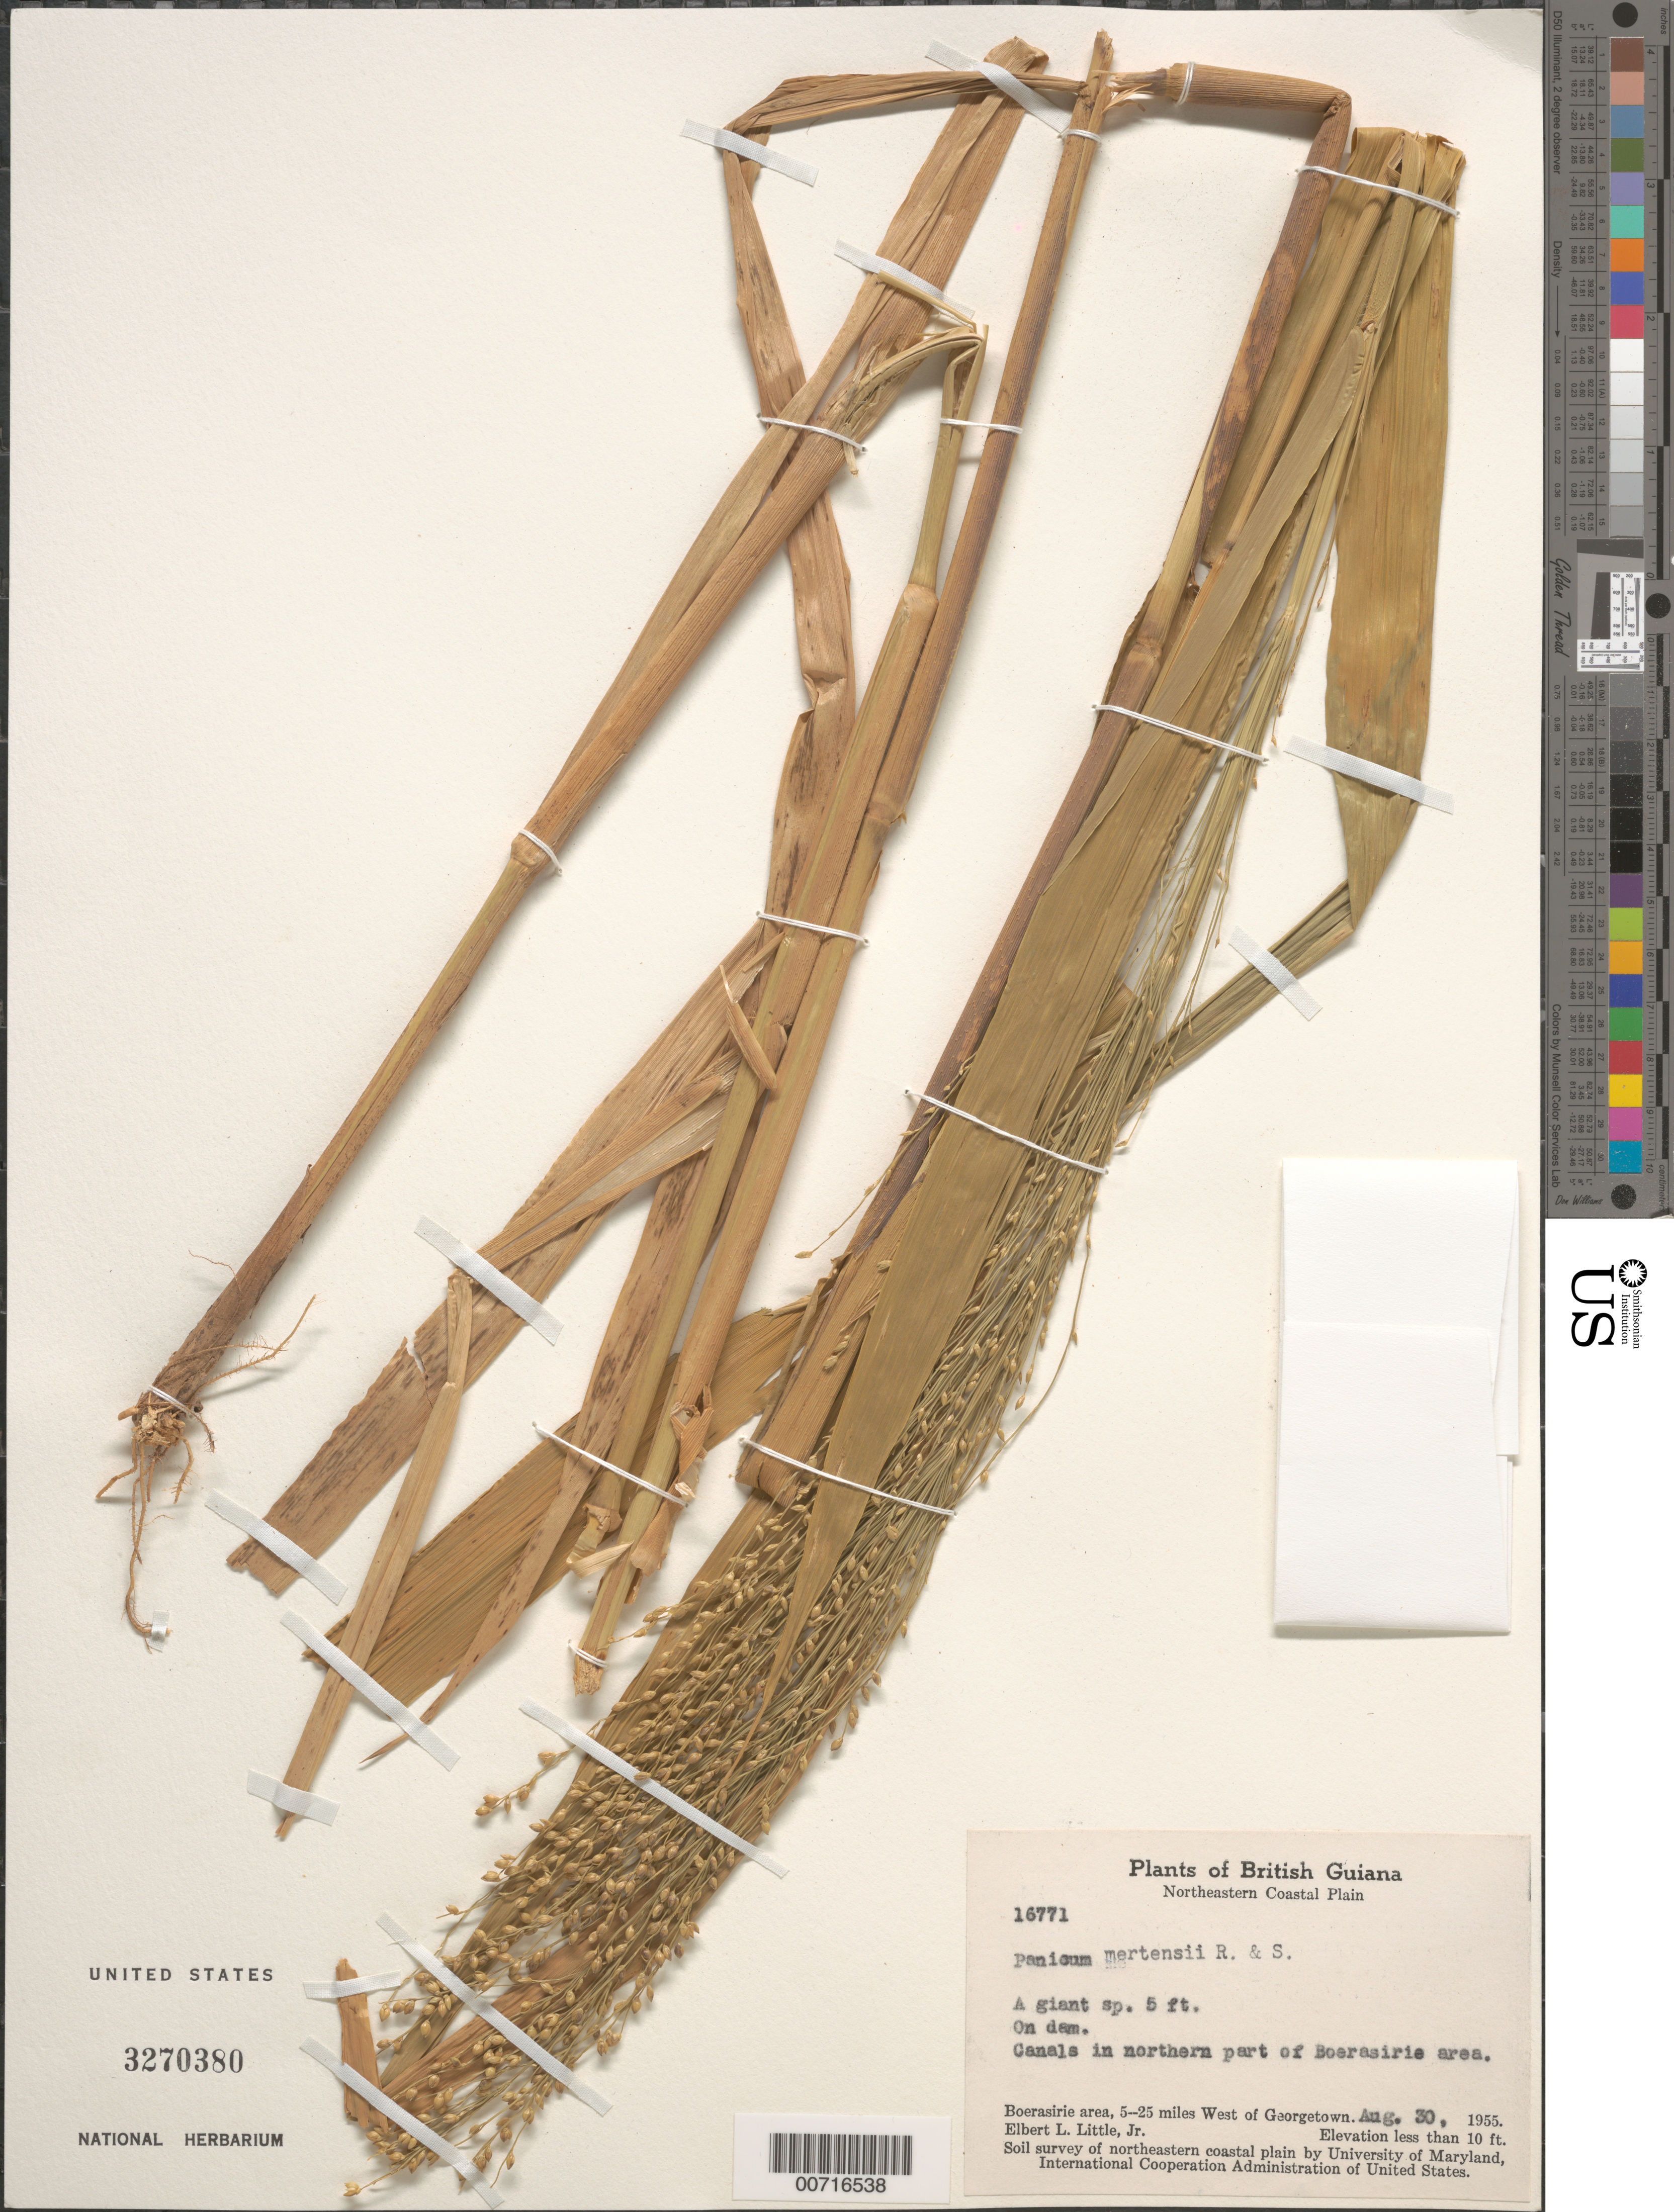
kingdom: Plantae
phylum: Tracheophyta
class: Liliopsida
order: Poales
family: Poaceae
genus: Stephostachys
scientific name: Stephostachys mertensii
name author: (Roth) Zuloaga & Marrone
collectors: E. L. Little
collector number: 16771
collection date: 1955-08-30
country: Guyana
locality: British Guiana. Northeastern Coastal Plain. Boerasirie area, 5-25 miles West of Georgetown. Soil survey of northeastern coastal plain by University of Maryland International Cooperation Administration of United States.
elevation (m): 3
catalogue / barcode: US 3270380